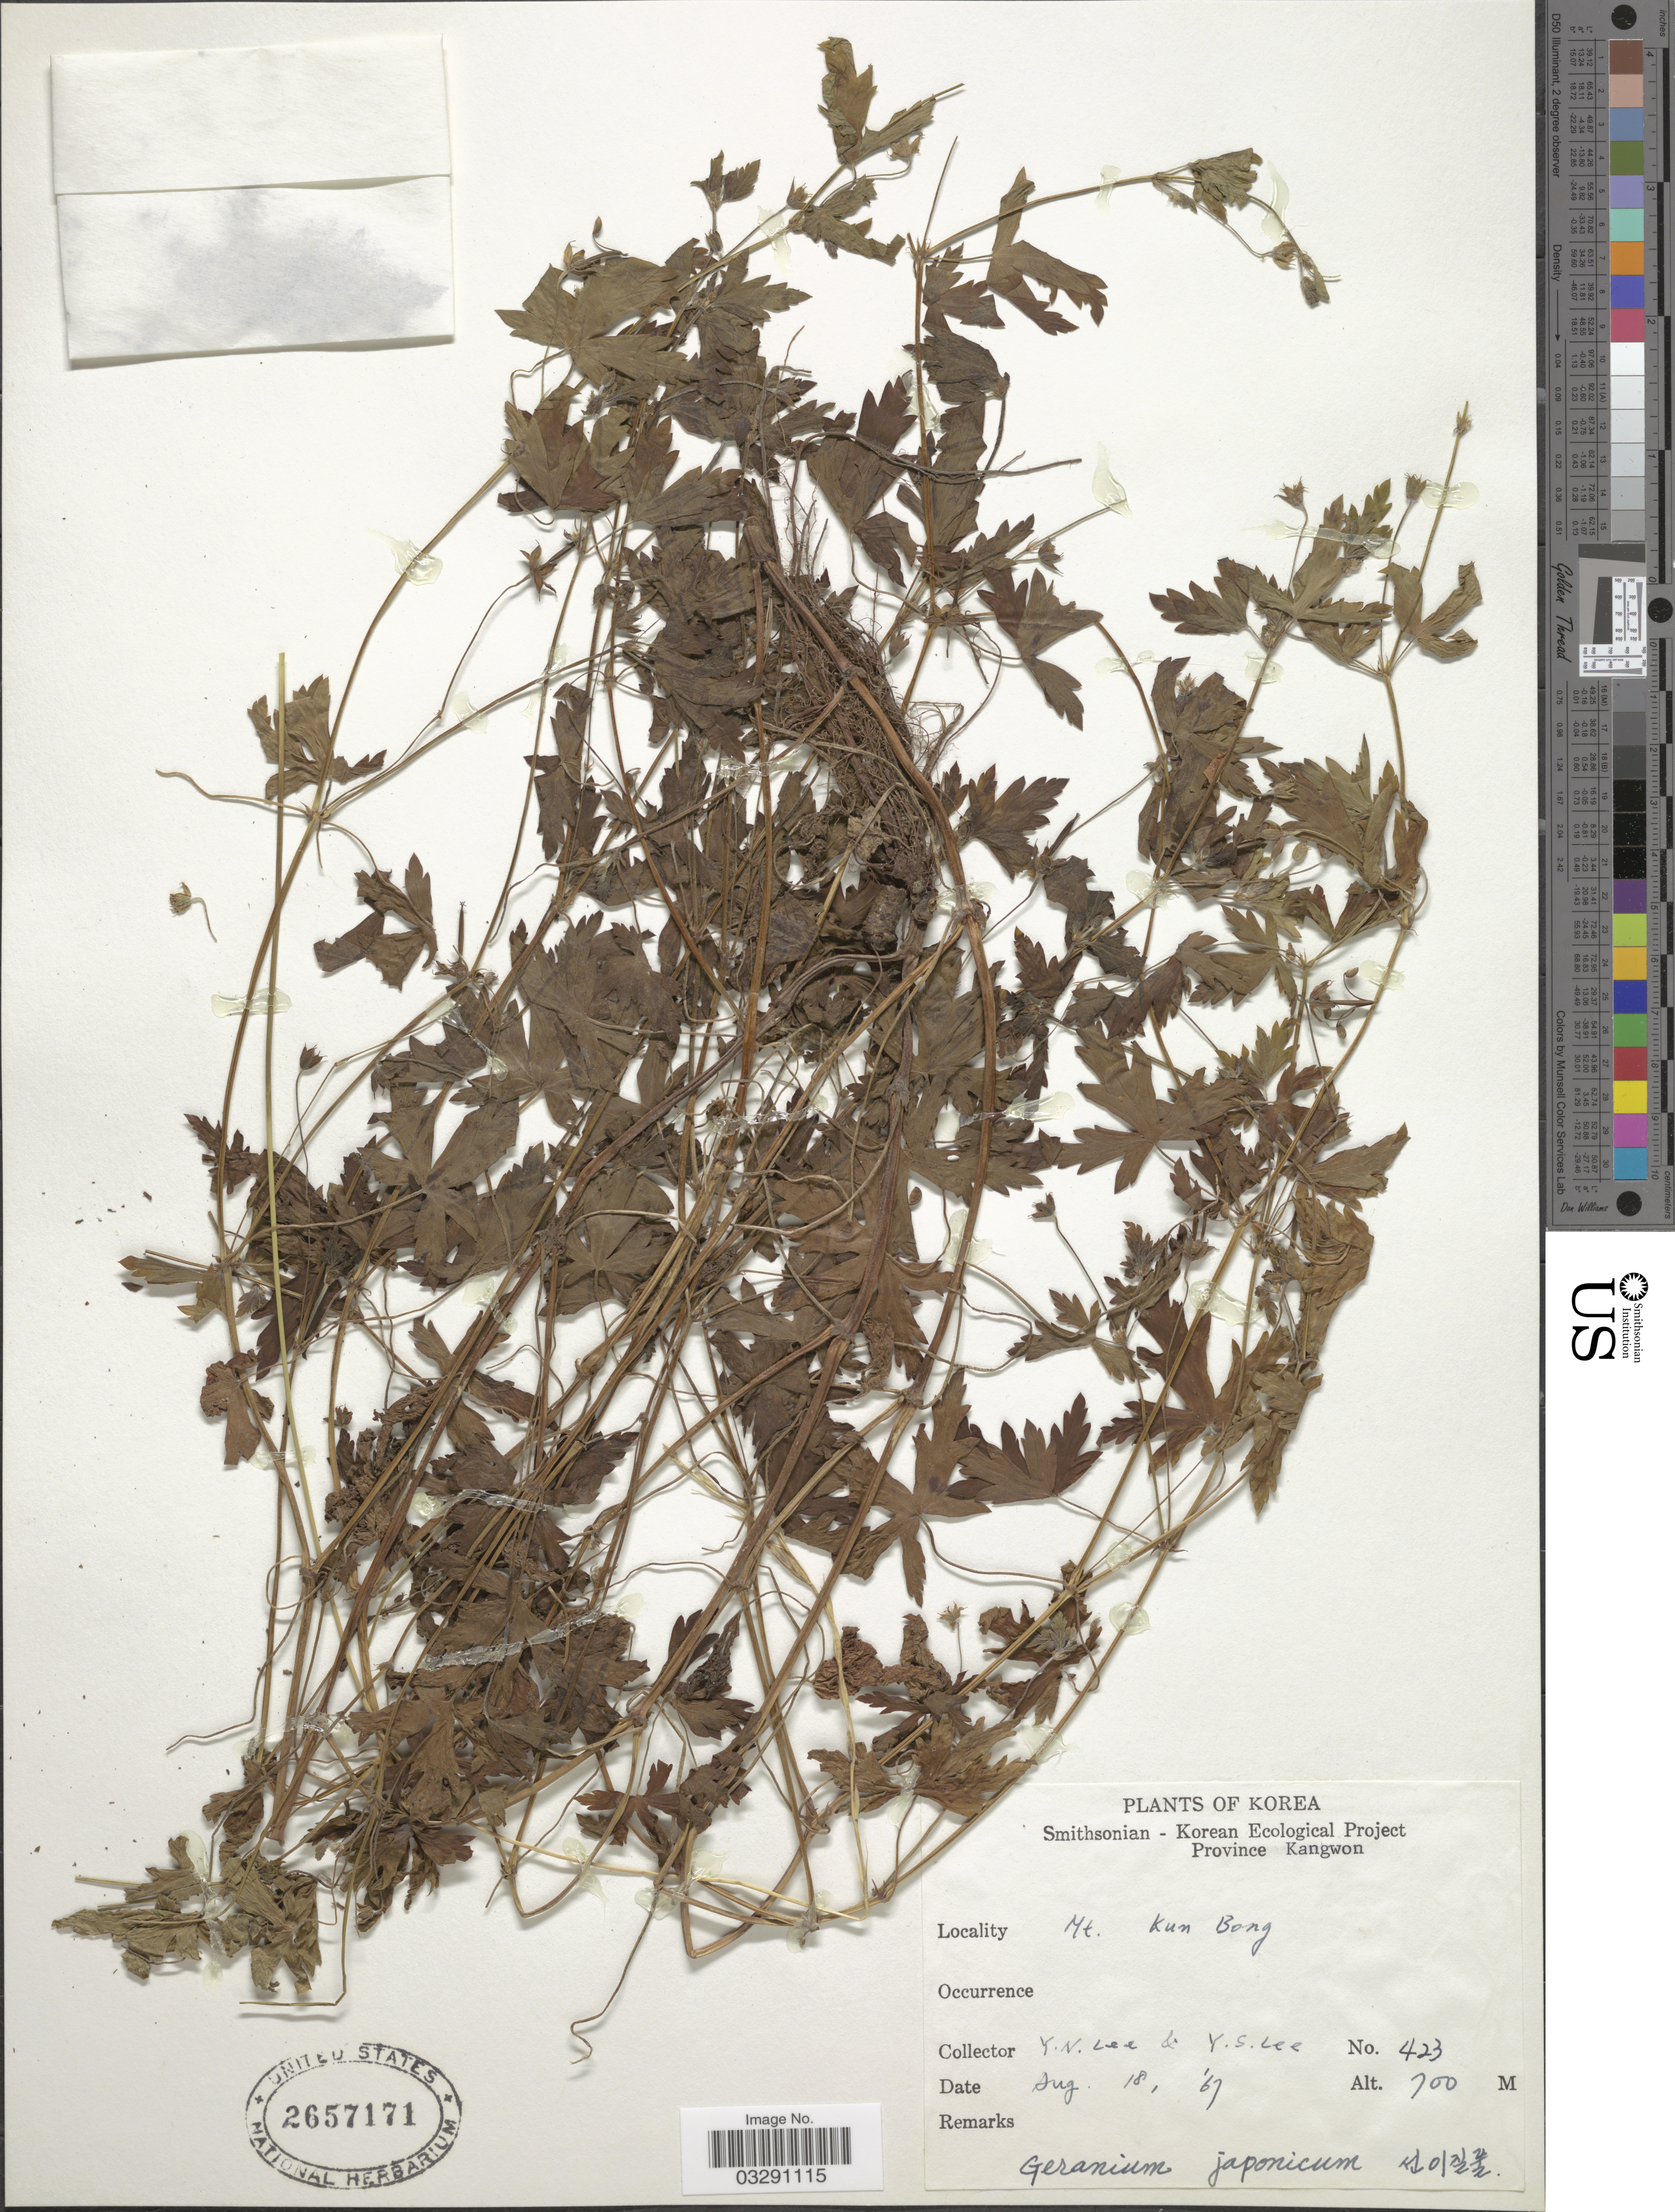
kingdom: Plantae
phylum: Tracheophyta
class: Magnoliopsida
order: Geraniales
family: Geraniaceae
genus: Geranium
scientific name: Geranium japonicum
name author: Franch. & Sav.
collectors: Y. N. Lee & Y. S. Lee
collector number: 423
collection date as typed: Transcribed d/m/y: 18/8/67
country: South Korea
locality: Province Kangwon. Mt. Kun Bong.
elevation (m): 700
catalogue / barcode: US 2657171